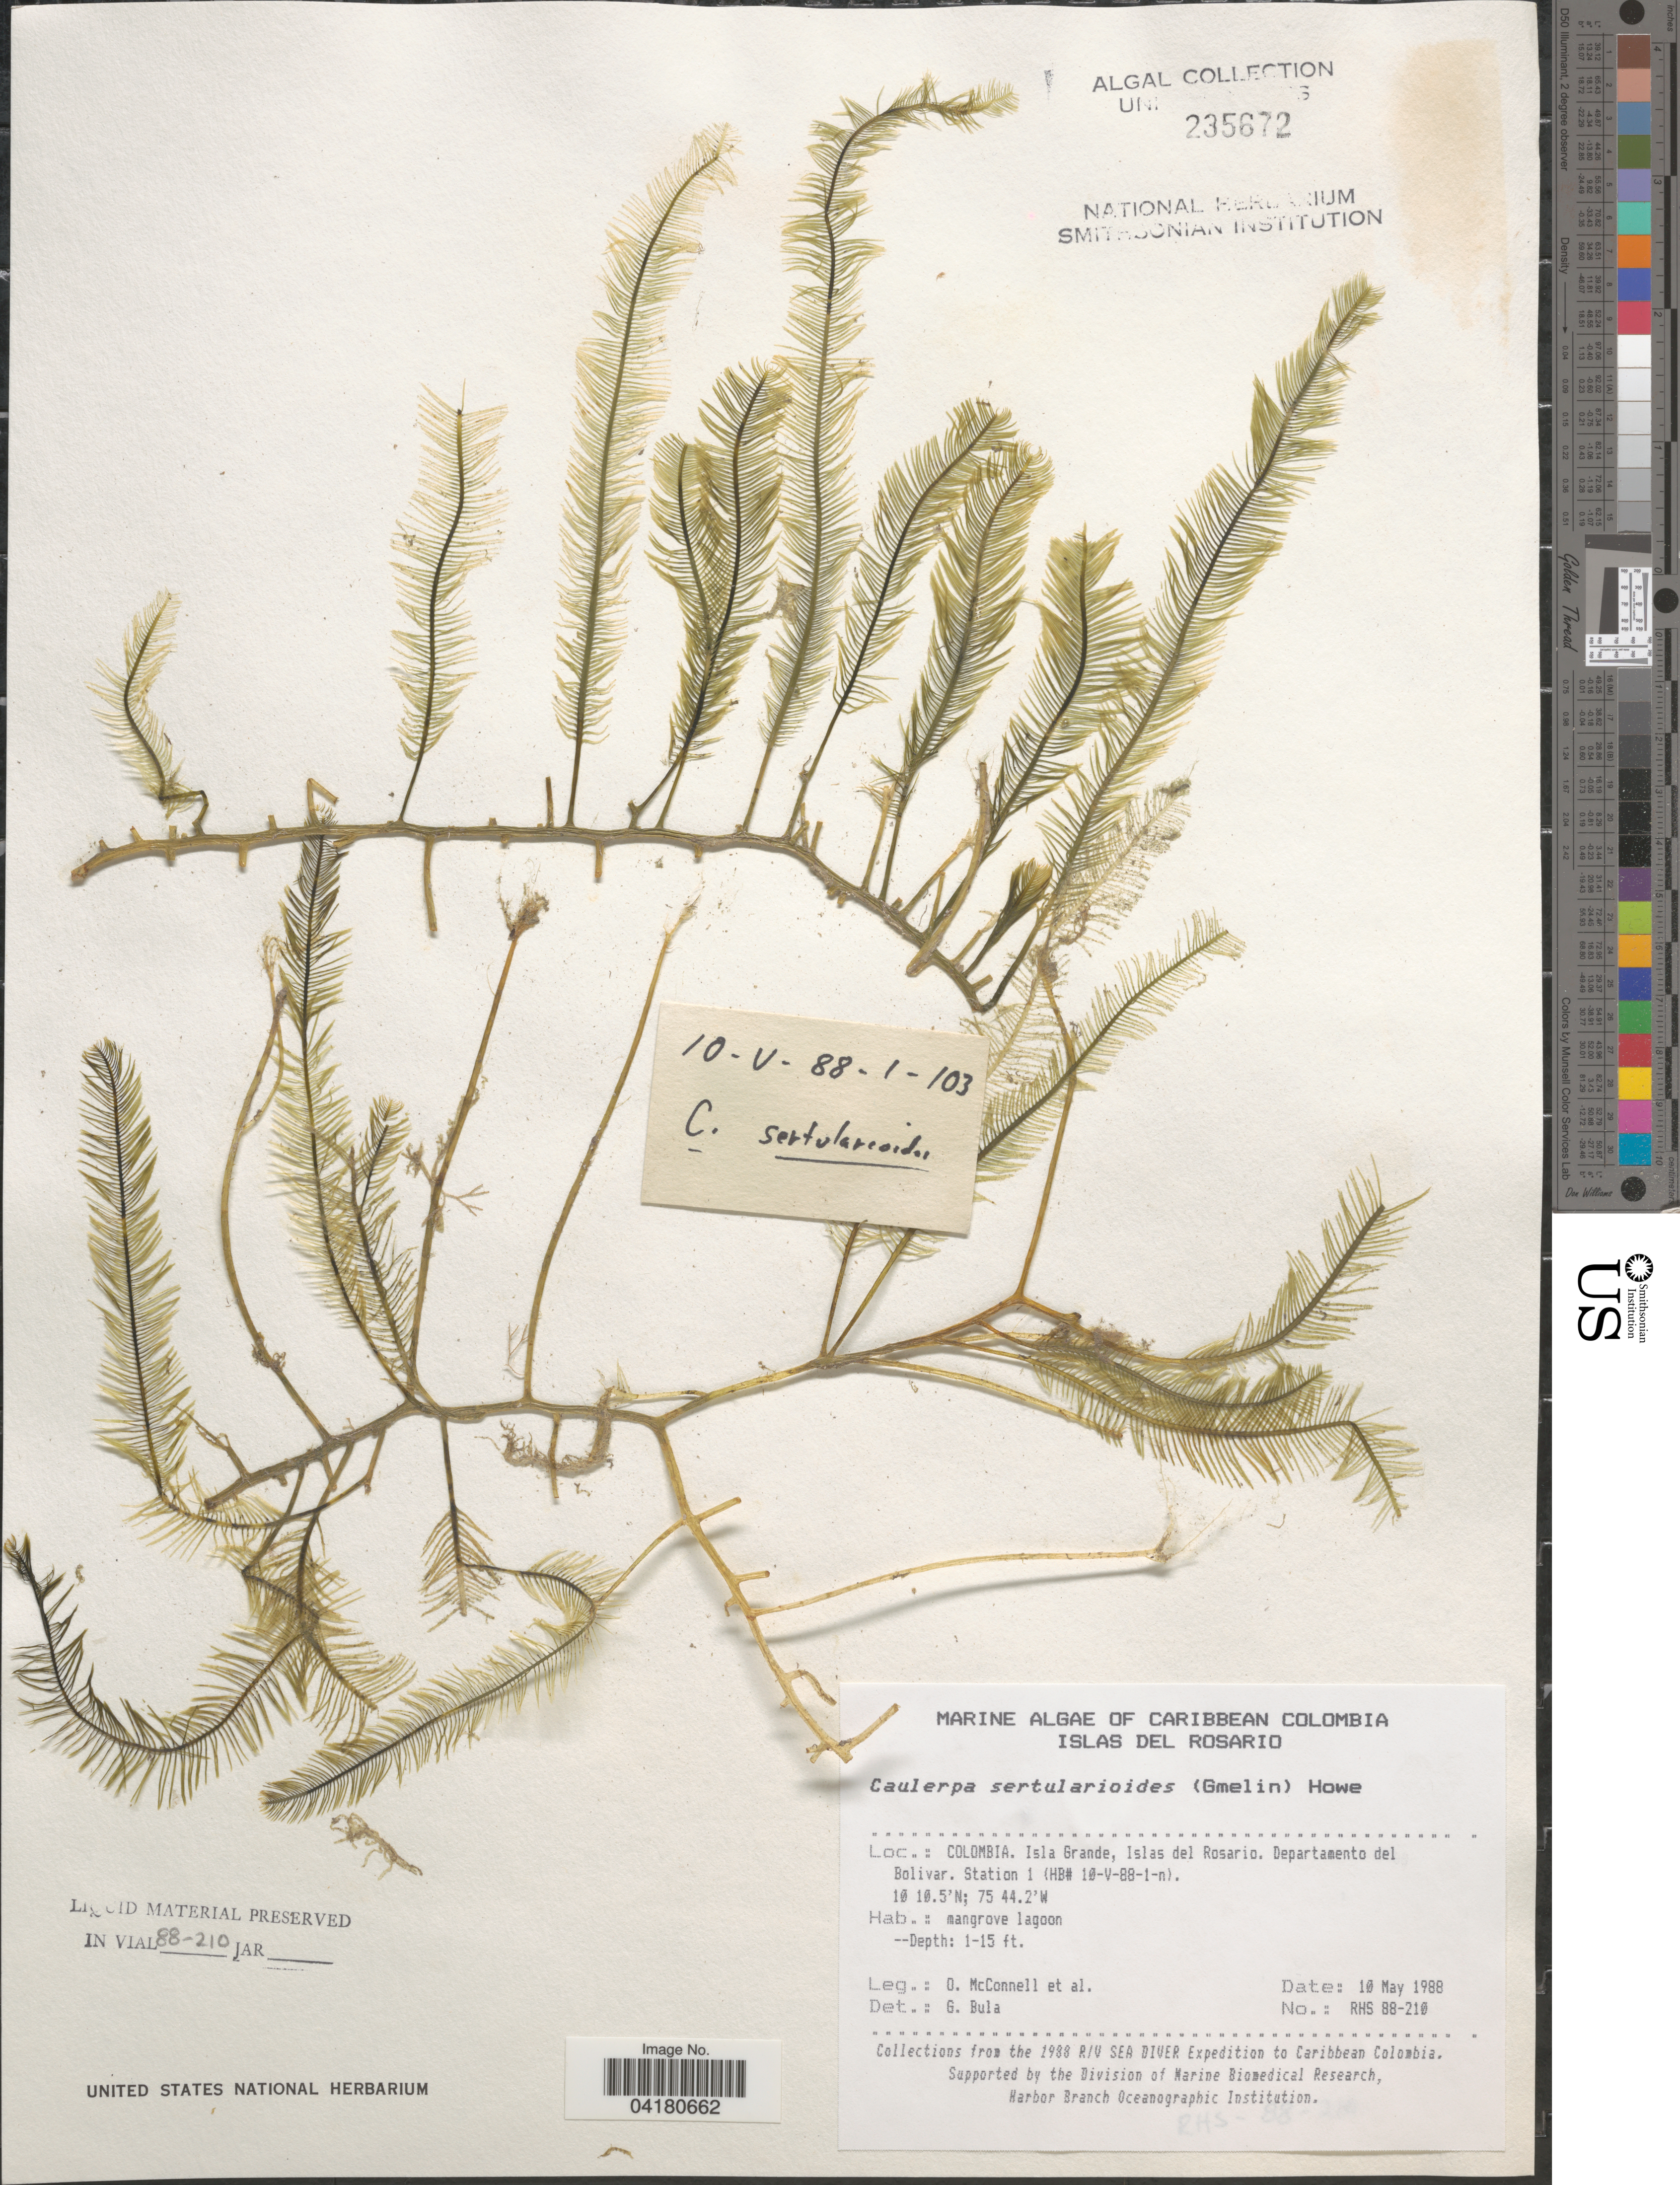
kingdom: Plantae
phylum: Chlorophyta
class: Ulvophyceae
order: Bryopsidales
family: Caulerpaceae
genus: Caulerpa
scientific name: Caulerpa sertularioides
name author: (S.G. Gmel.) M. Howe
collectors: O. McConnell & et al.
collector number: RHS88-210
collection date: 1988-05-10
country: Colombia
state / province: Bolívar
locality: Caribbean Colombia. Isla Grande, Islas del Rosario. Departamento del Bolivar. Station 1 (HB# 10-V-88-1-n). The 1988 R/V Sea Diver Expedition to Caribbean Colombia.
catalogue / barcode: US 235672